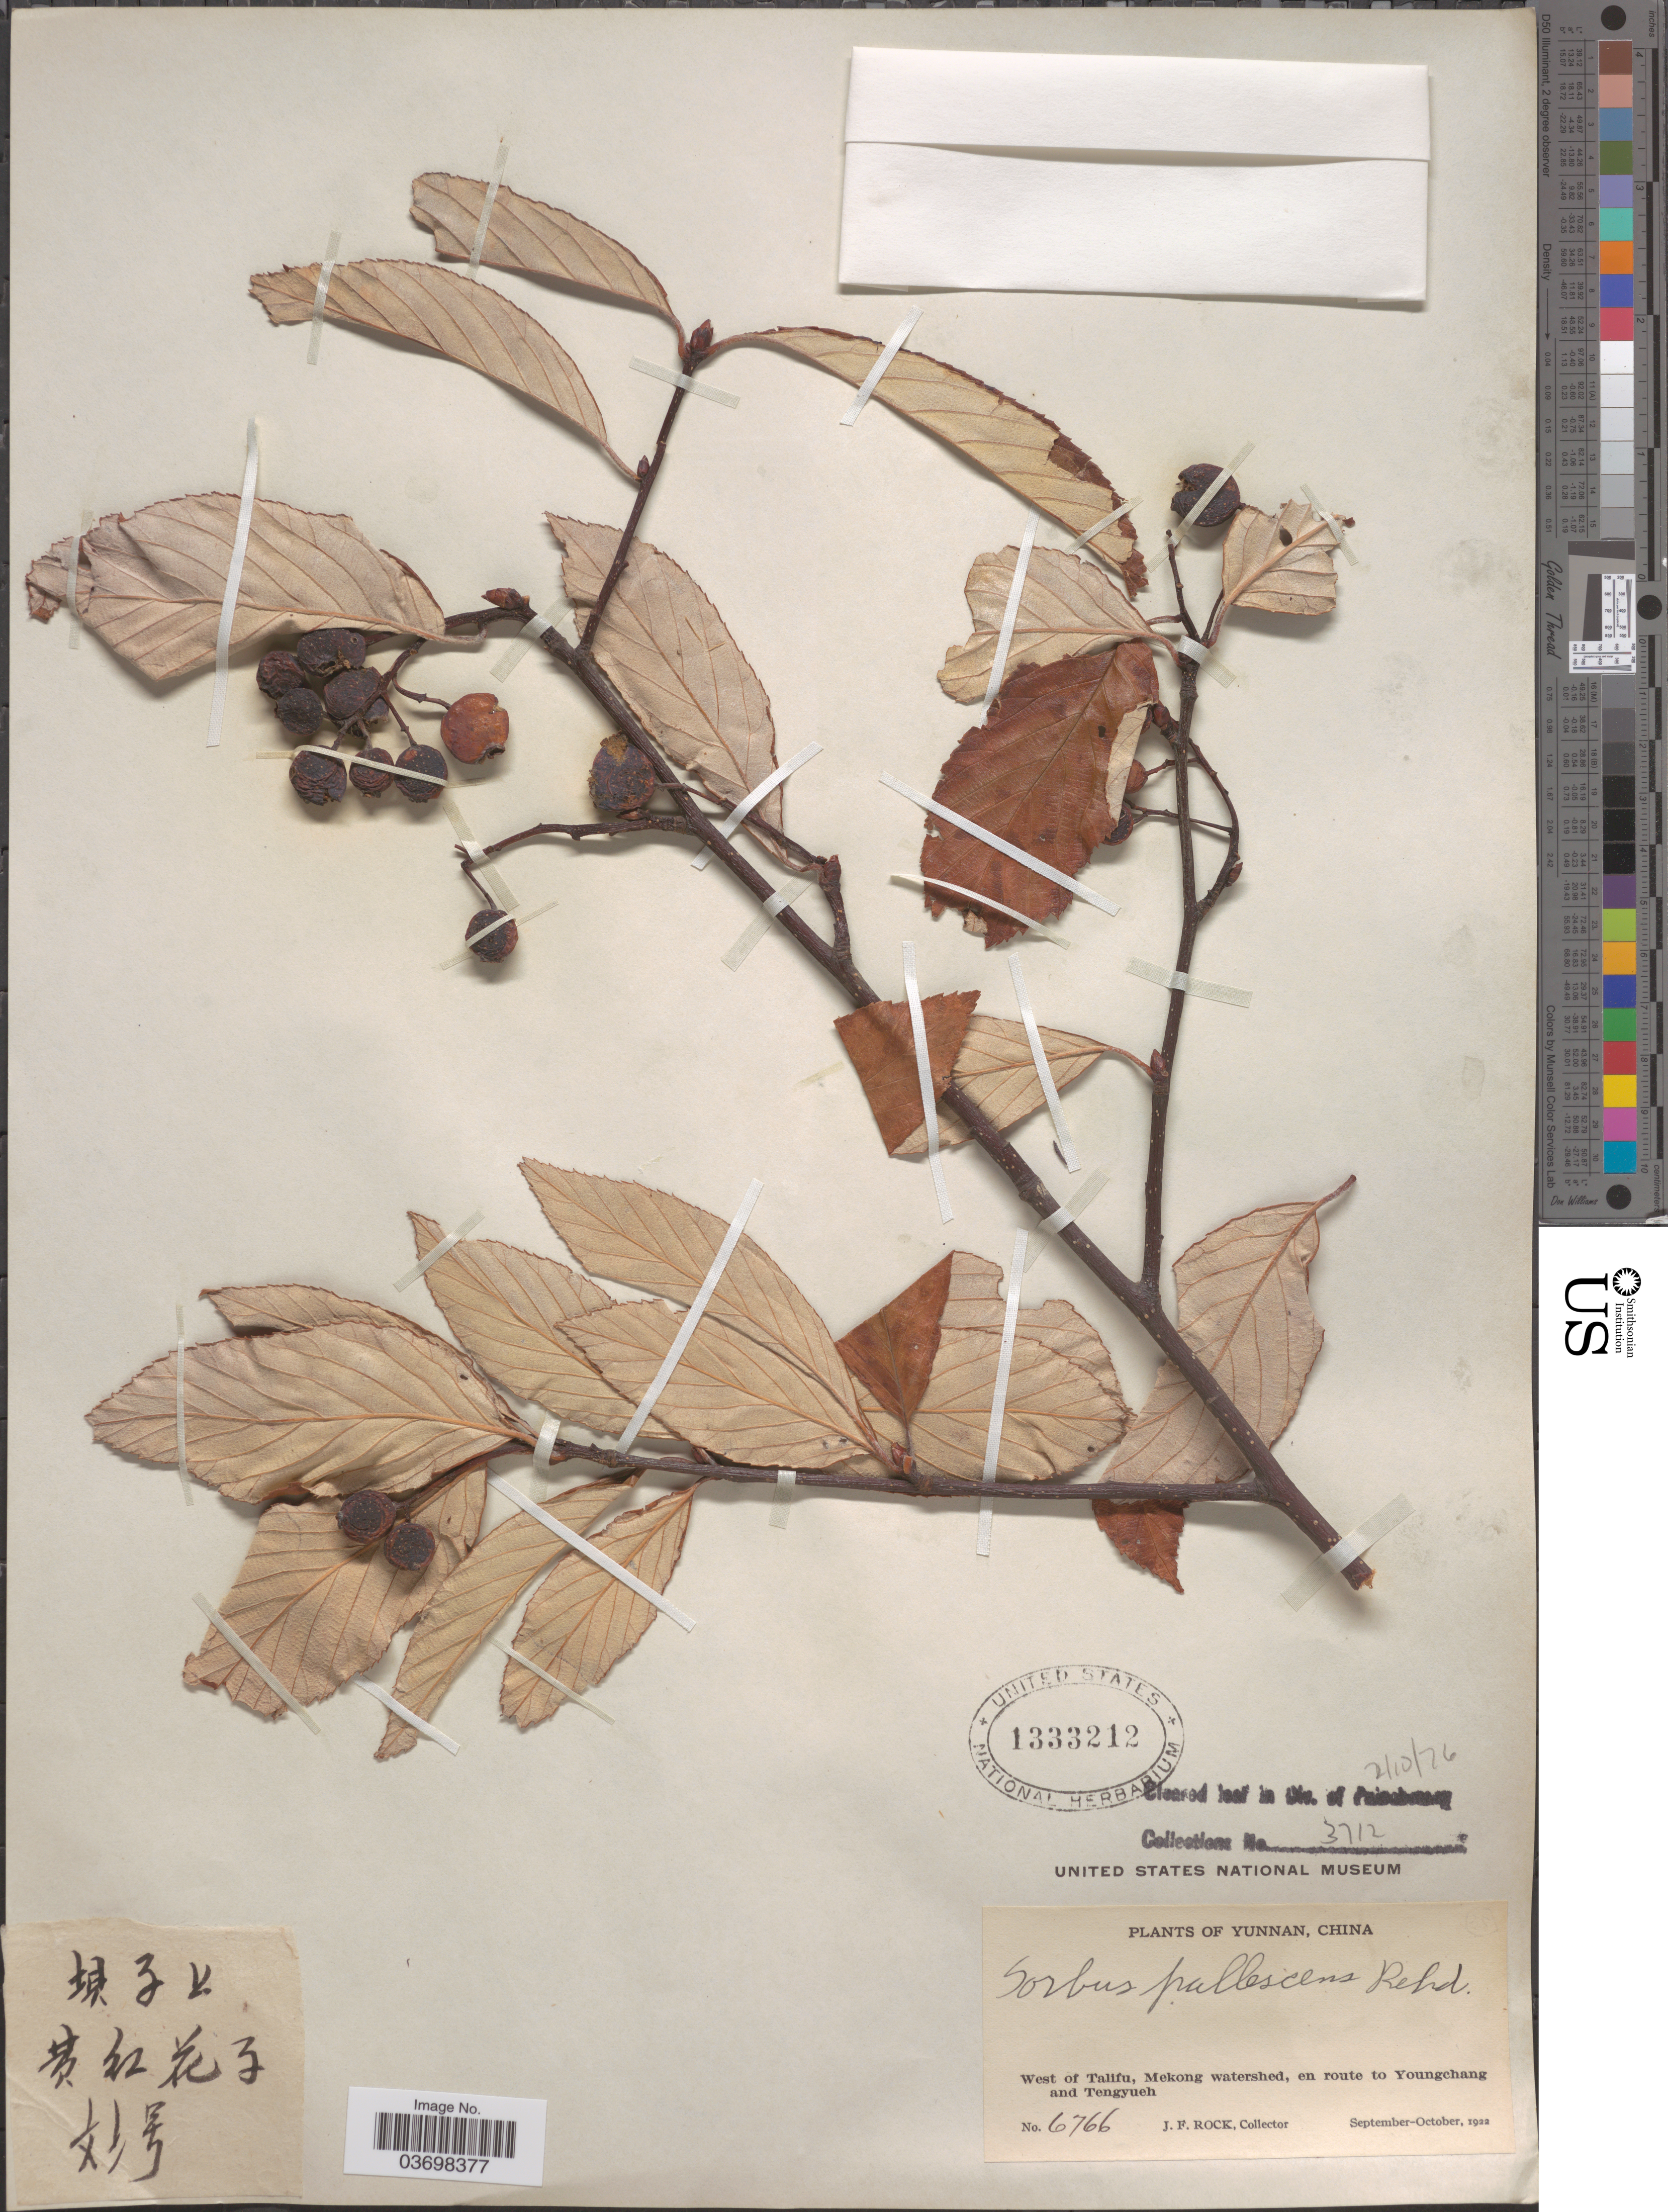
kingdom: Plantae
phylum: Tracheophyta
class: Magnoliopsida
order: Rosales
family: Rosaceae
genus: Sorbus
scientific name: Sorbus pallescens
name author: Rehder in Sarg.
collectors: J. Rock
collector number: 6766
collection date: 1922-09/1922-10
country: China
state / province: Yunnan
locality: West of Talifu, Mekong watershed, en route to Youngchang and Tengyueh.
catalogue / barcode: US 1333212